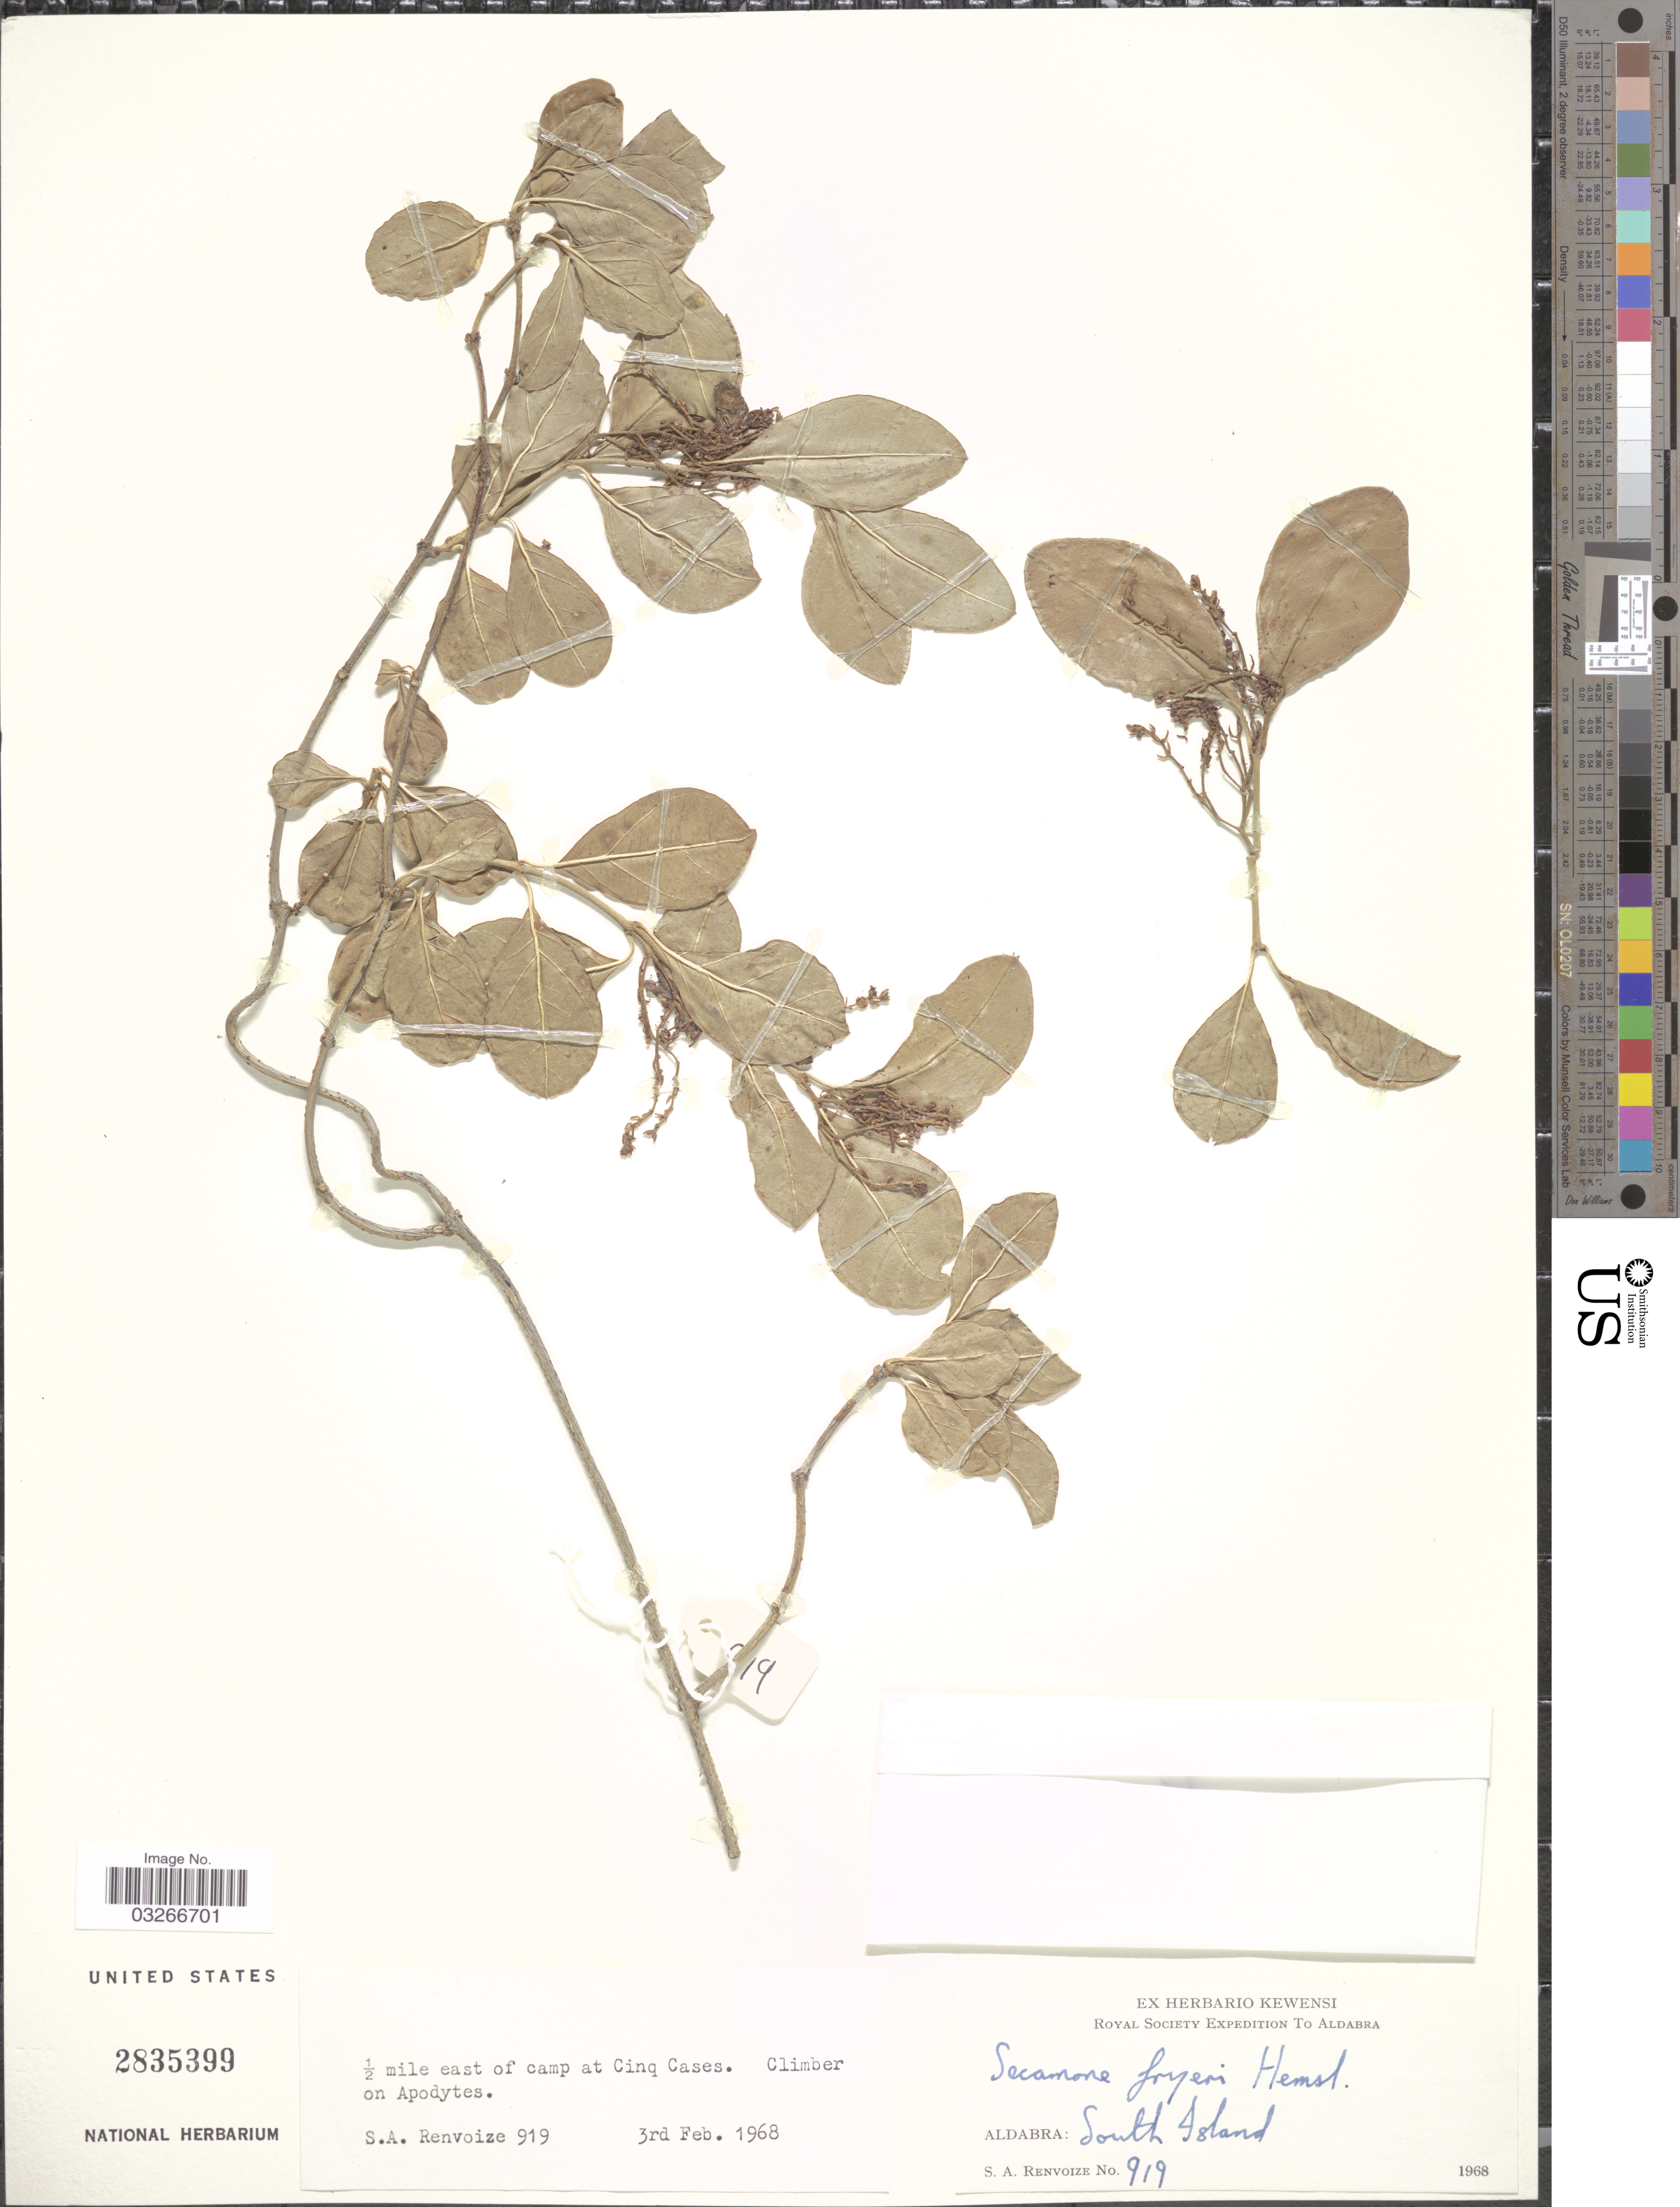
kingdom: Plantae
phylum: Tracheophyta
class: Magnoliopsida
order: Gentianales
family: Apocynaceae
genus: Secamone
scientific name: Secamone fryeri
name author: Hemsl.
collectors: S. A. Renvoize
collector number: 919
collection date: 1968-02-03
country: Seychelles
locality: ½ mile east of camp at Cinq Cases. Aldabra: South Island.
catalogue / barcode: US 2835399